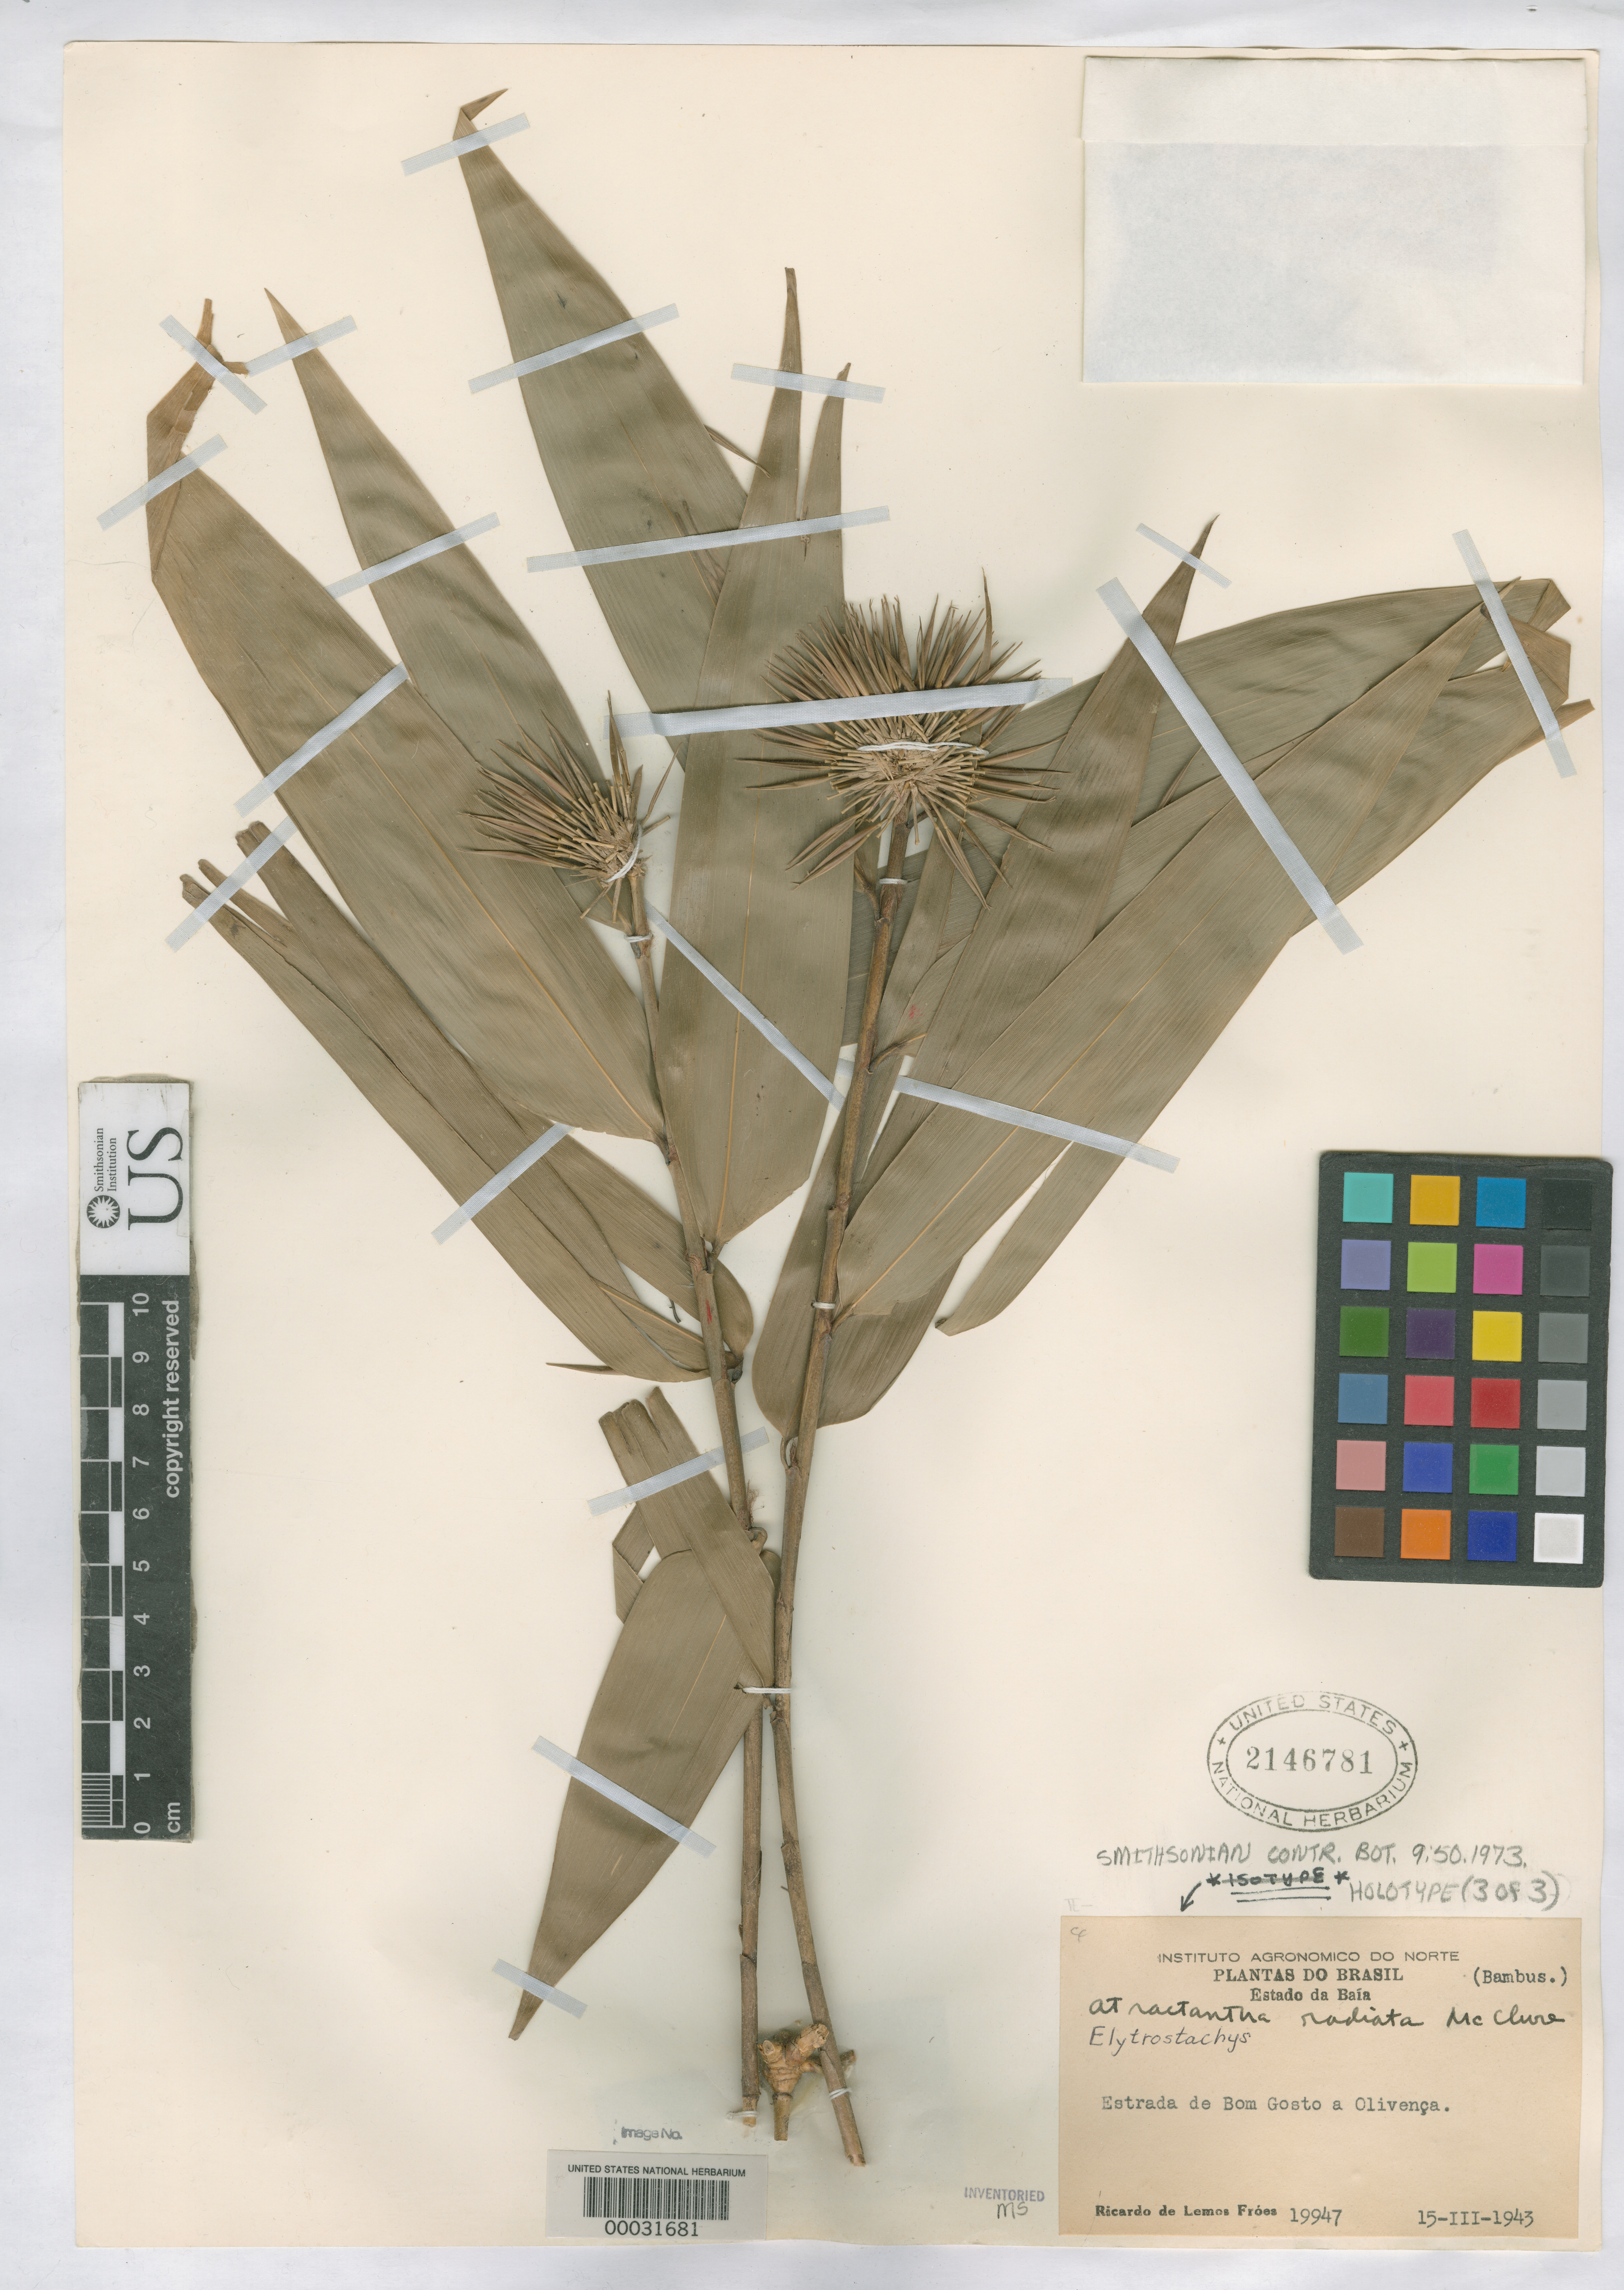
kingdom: Plantae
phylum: Tracheophyta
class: Liliopsida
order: Poales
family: Poaceae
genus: Atractantha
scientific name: Atractantha radiata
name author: McClure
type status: Holotype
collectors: R. L. Fróes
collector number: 19947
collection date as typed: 15 Mar 1943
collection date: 1943-03-15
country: Brazil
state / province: Bahia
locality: Estrada de Bom a Olivenca. (Estrada de Bom Gôsto a Olivenca.?) [Road from Bom Gôsto to Olivenca.])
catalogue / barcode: US 2146781